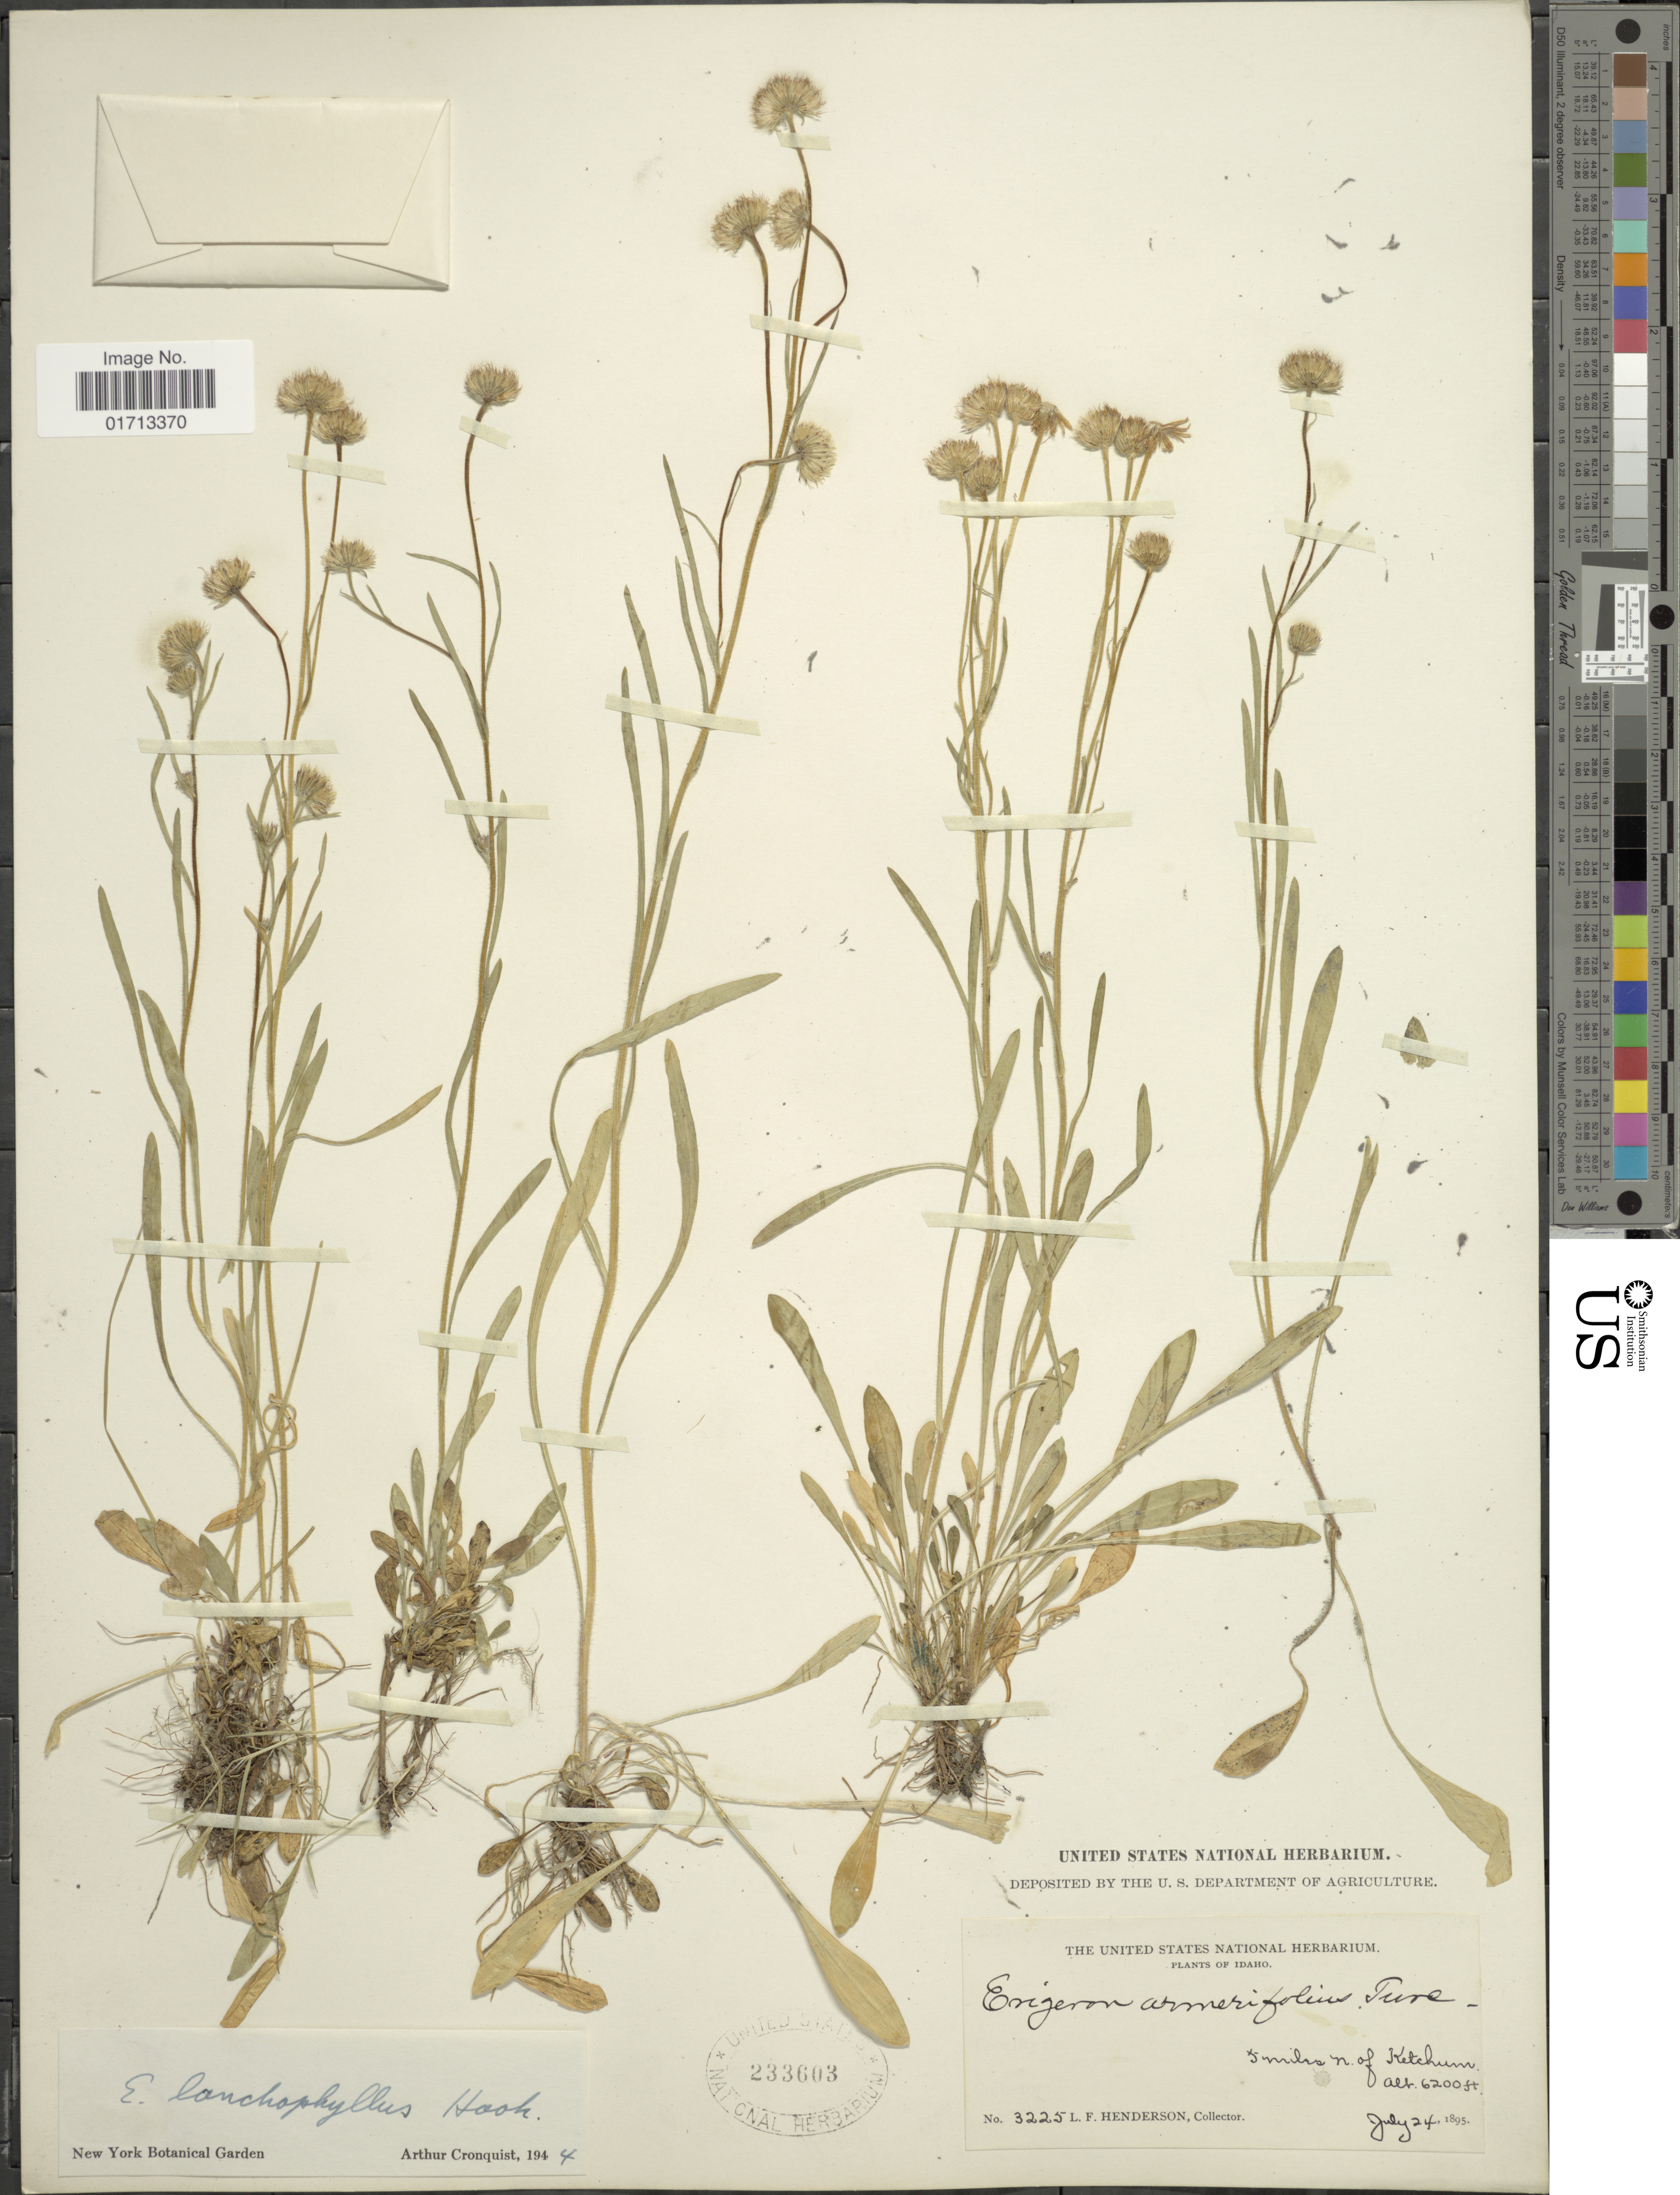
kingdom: Plantae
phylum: Tracheophyta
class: Magnoliopsida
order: Asterales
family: Asteraceae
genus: Erigeron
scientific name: Erigeron lonchophyllus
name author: Hook.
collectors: L. Henderson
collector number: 3225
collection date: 1895-07-24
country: United States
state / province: Idaho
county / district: Blaine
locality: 5 miles N of Ketchum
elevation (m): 1890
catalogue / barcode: US 233603